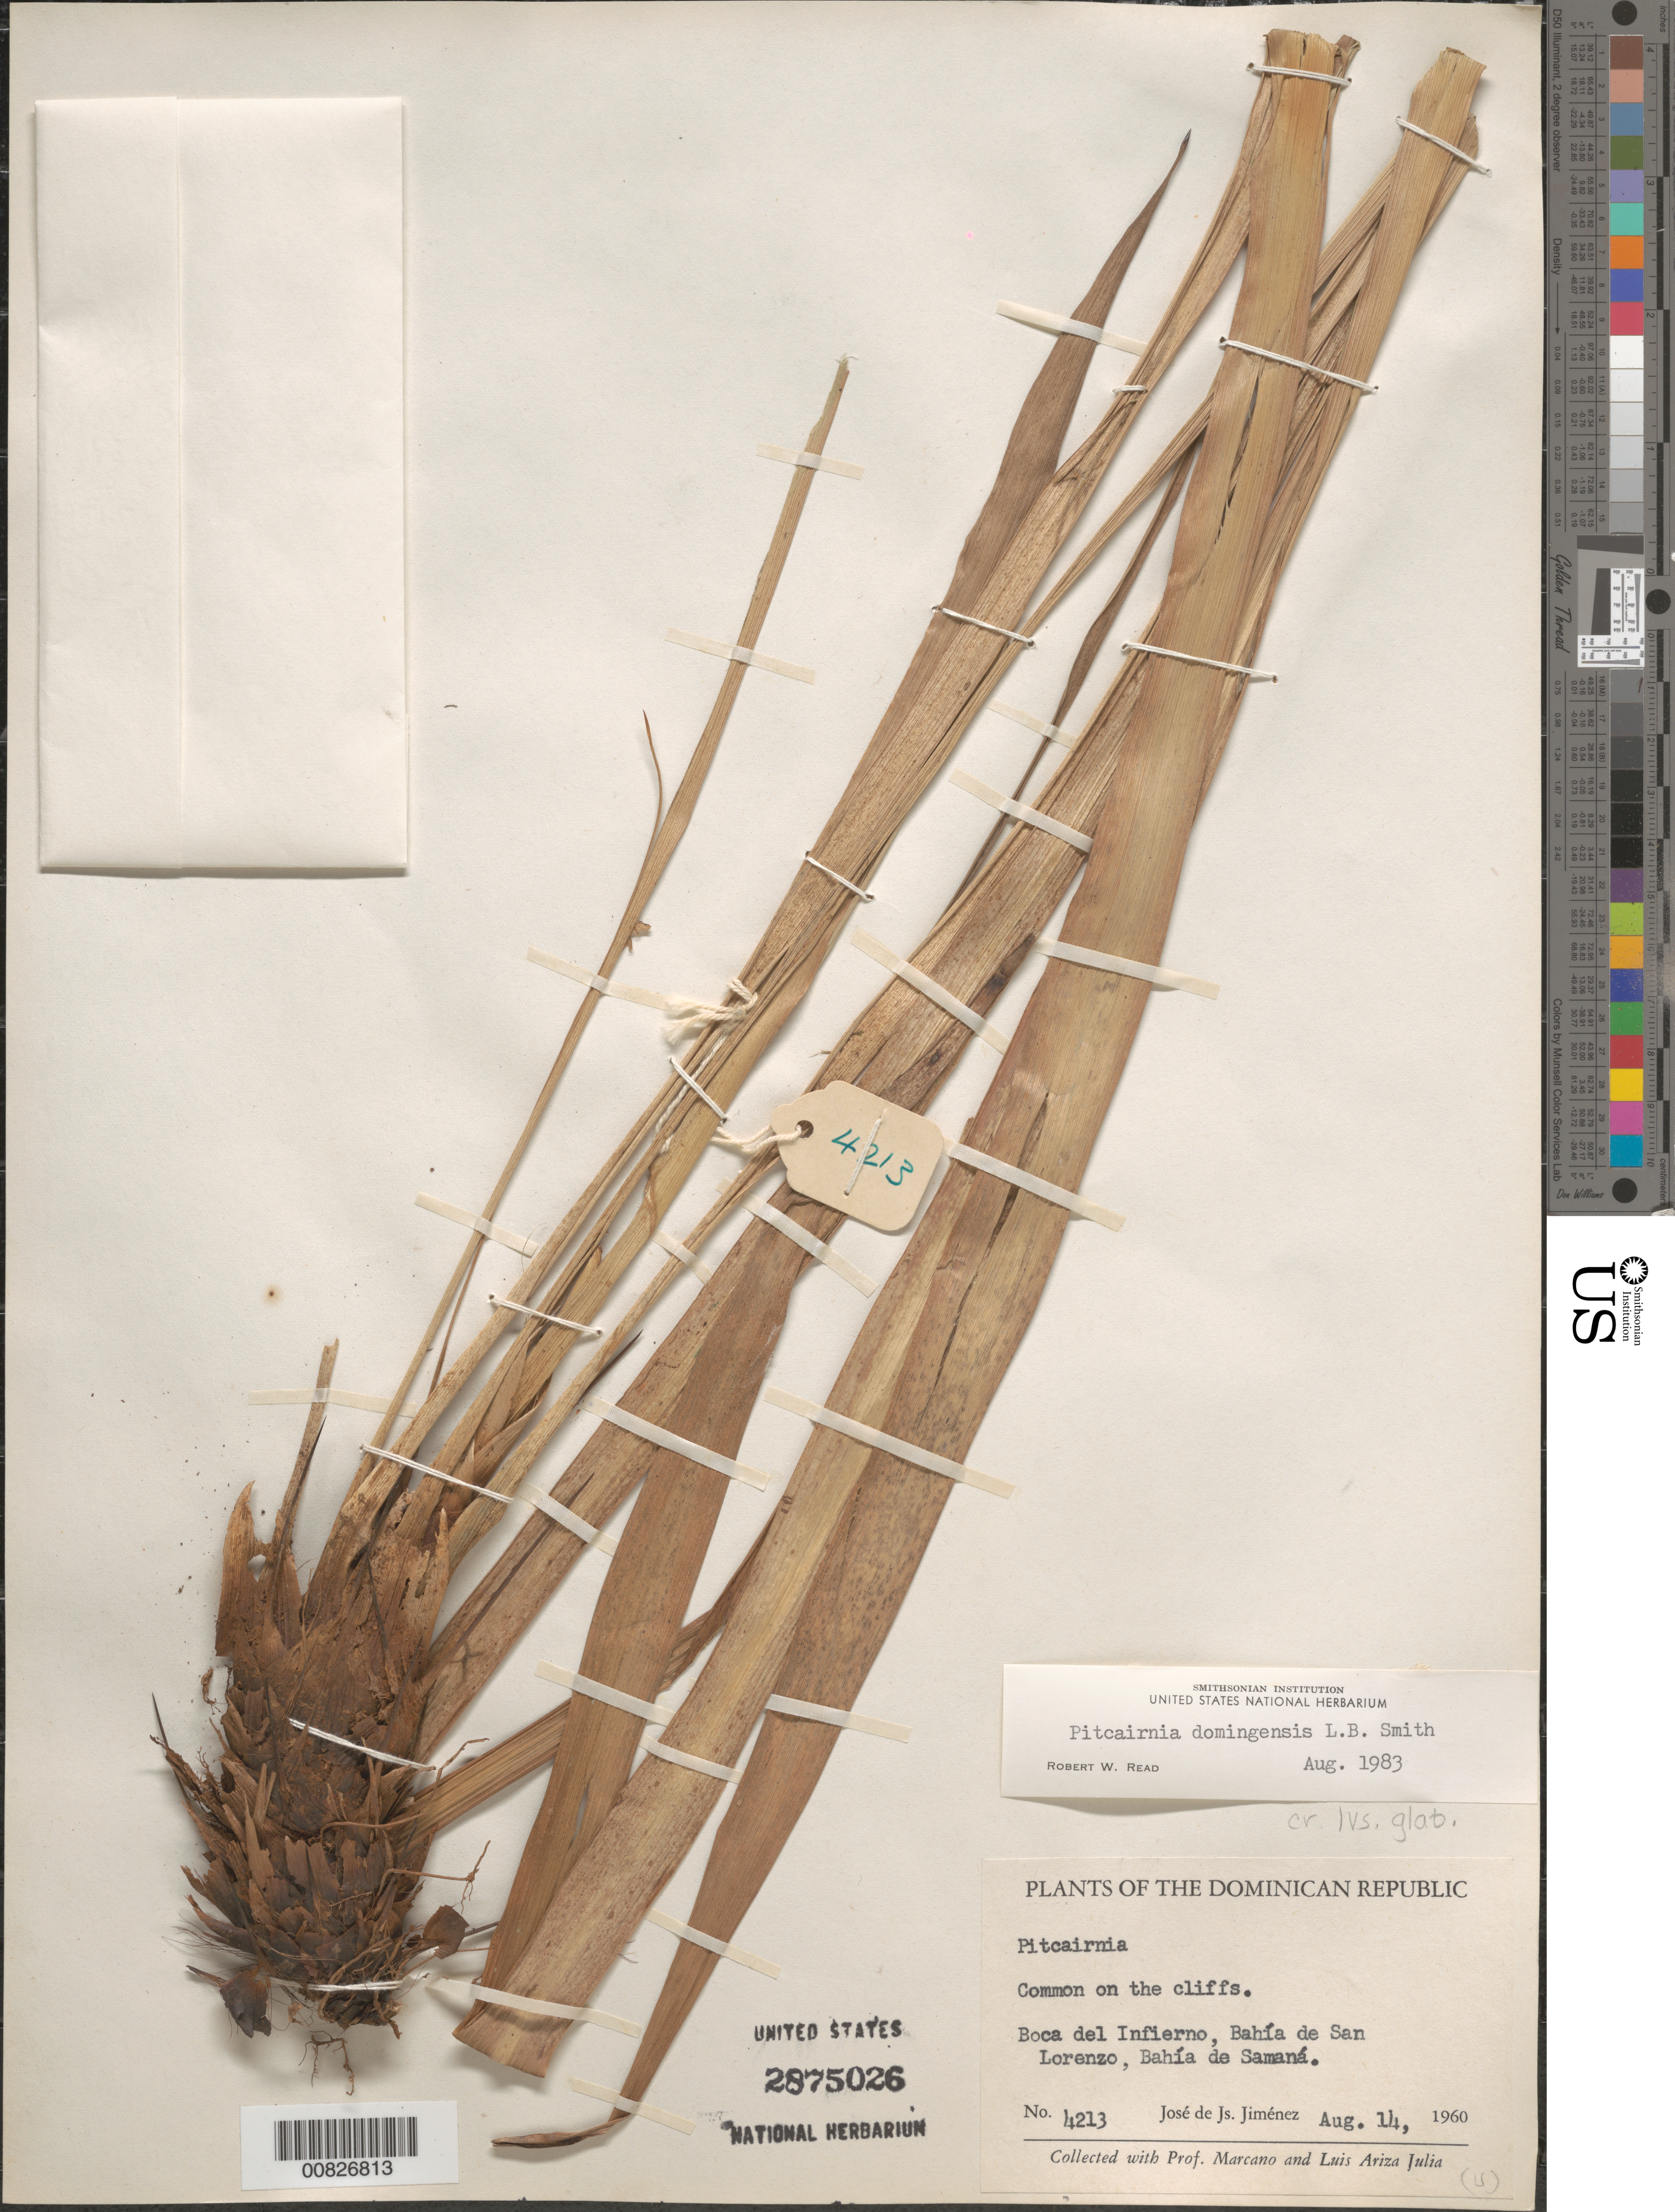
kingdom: Plantae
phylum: Tracheophyta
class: Liliopsida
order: Poales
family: Bromeliaceae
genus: Pitcairnia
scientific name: Pitcairnia domingensis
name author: L.B. Sm.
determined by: Read, Robert W., (US), NMNH (UNITED STATES)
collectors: J. J. Jiménez, -. Marcano & L. Ariza-Julia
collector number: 4213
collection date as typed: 14 Aug 1960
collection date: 1960-08-14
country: Dominican Republic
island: Hispaniola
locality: Boca del Infierno, Bahía de San Lorenzo, Bahía de Samaná.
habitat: Common on the cliffs.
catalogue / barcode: US 2875026